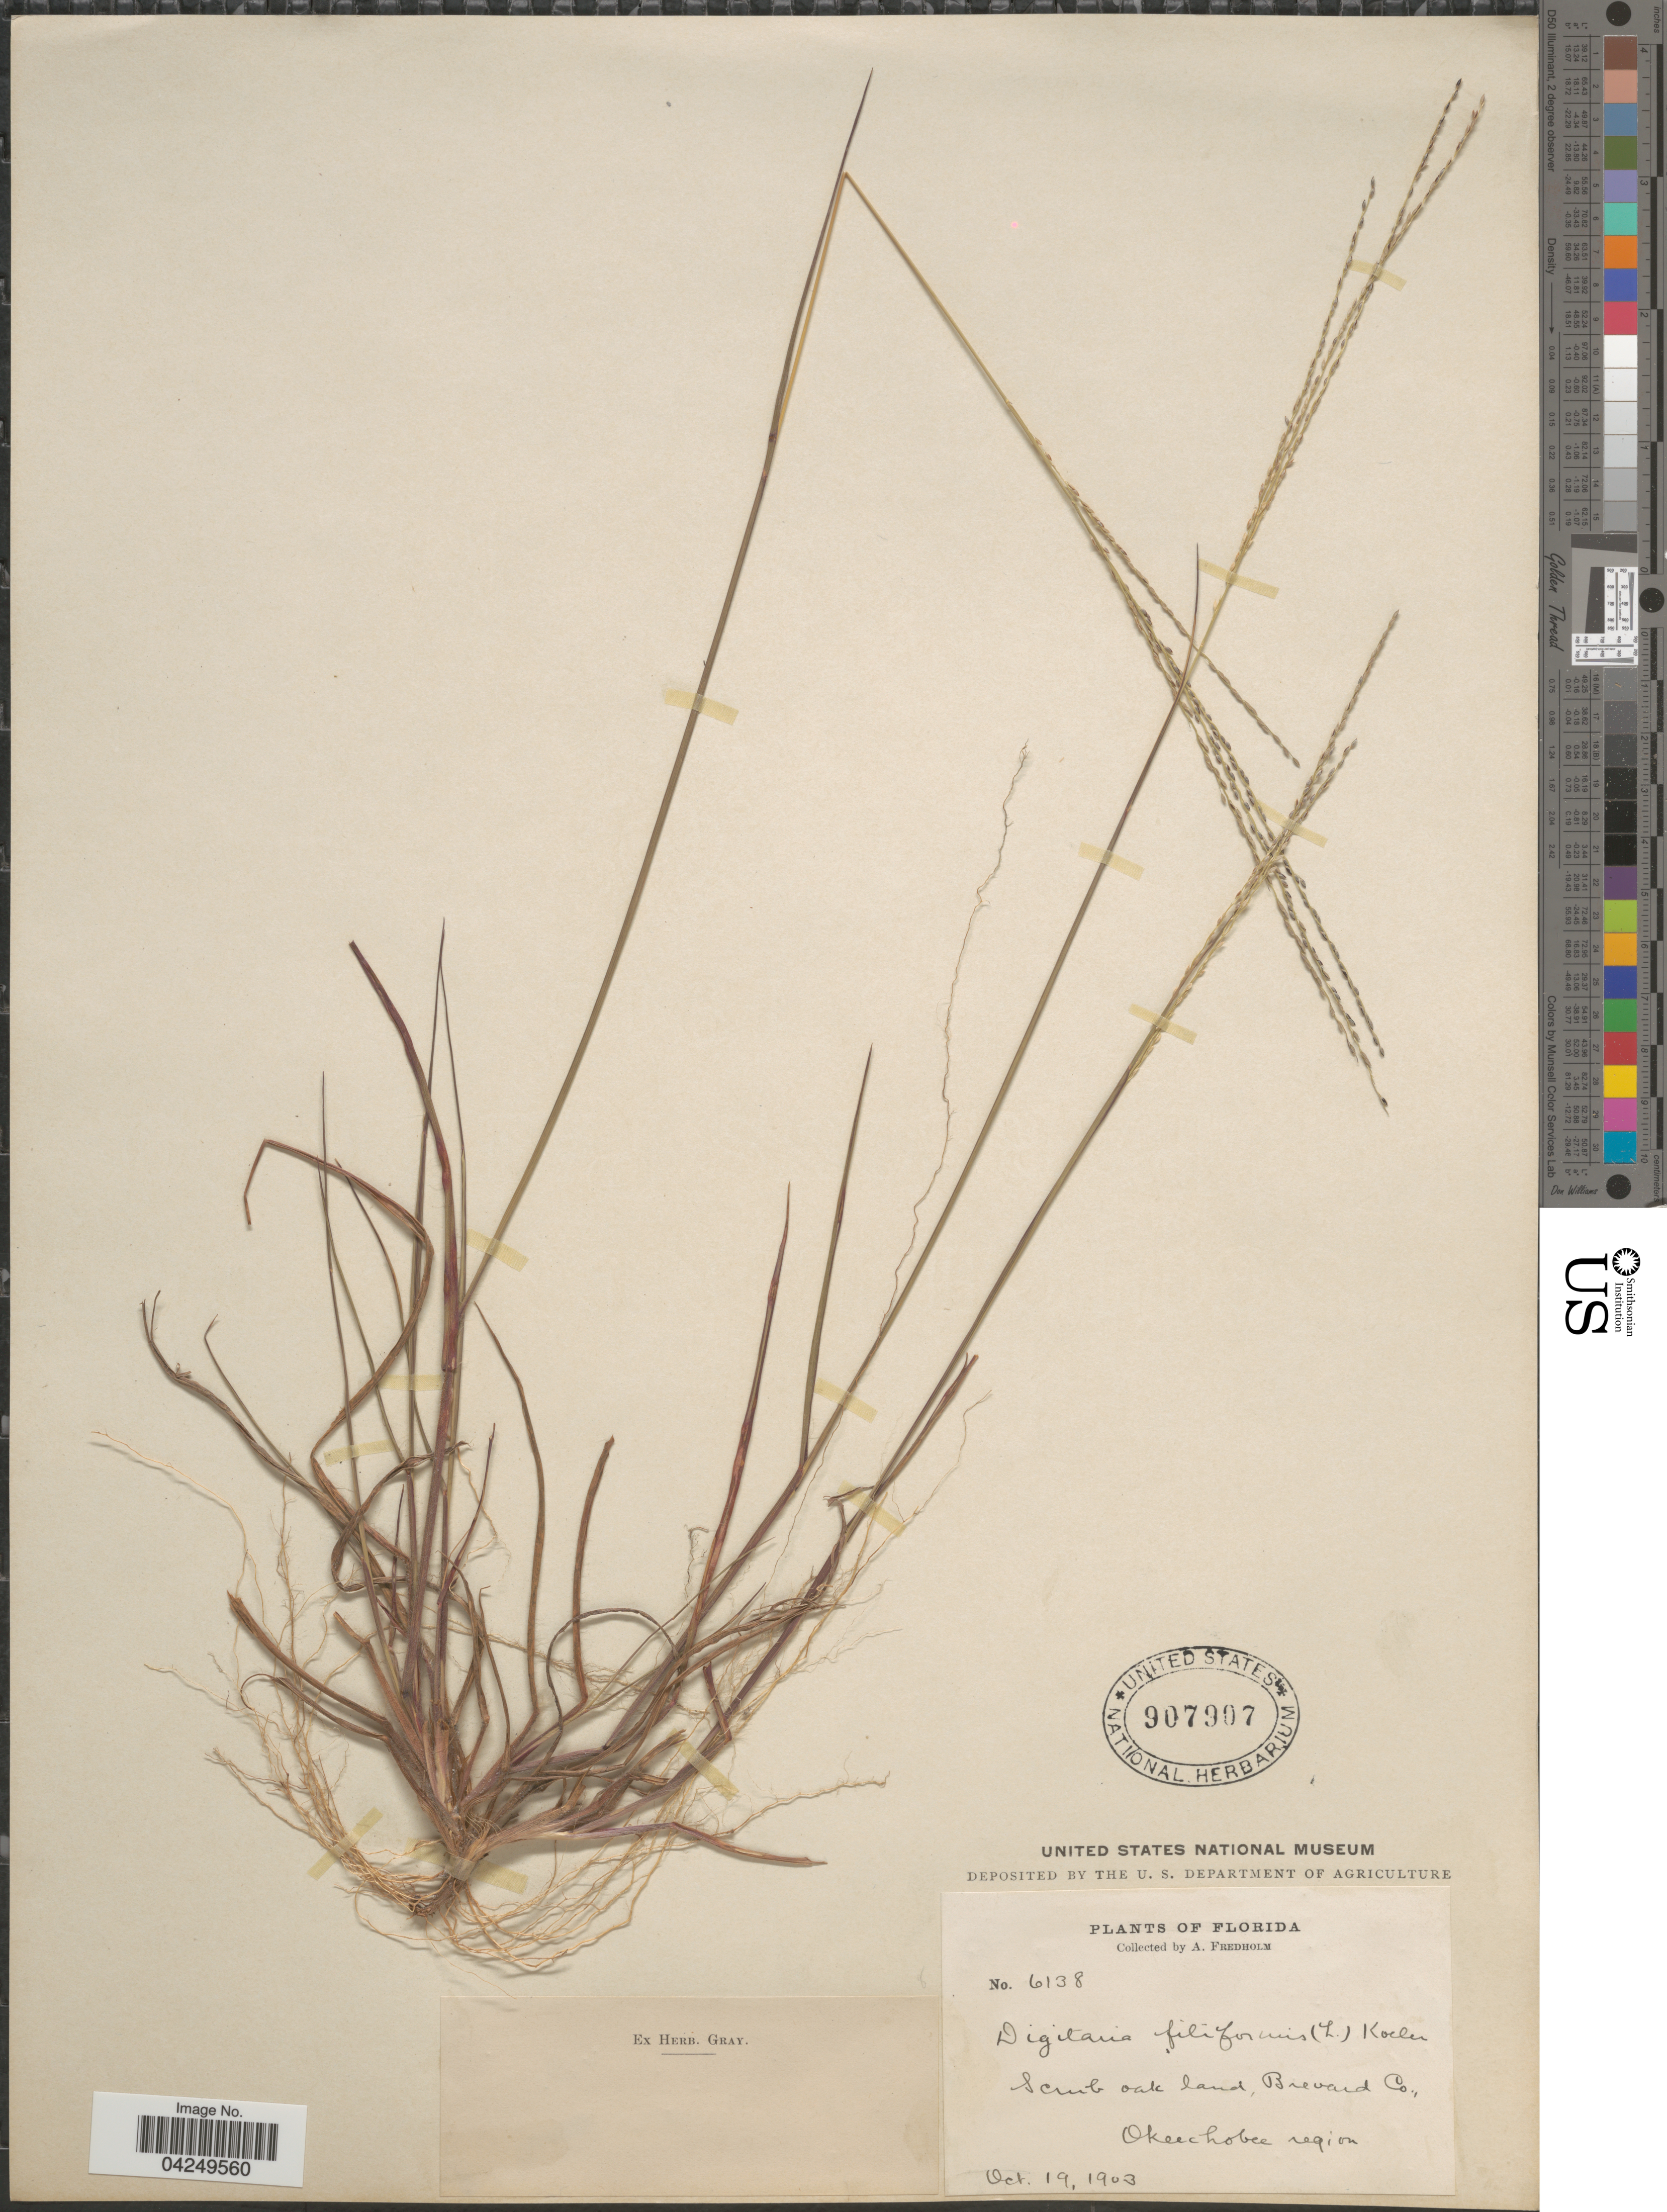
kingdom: Plantae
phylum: Tracheophyta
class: Liliopsida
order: Poales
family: Poaceae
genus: Digitaria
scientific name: Digitaria filiformis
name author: (L.) Koeler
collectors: A. J. Fredholm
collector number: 6138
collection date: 1903-10-19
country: United States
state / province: Florida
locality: Scrub oak land, Brevard Co., Okeechobee region.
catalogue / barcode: US 907907